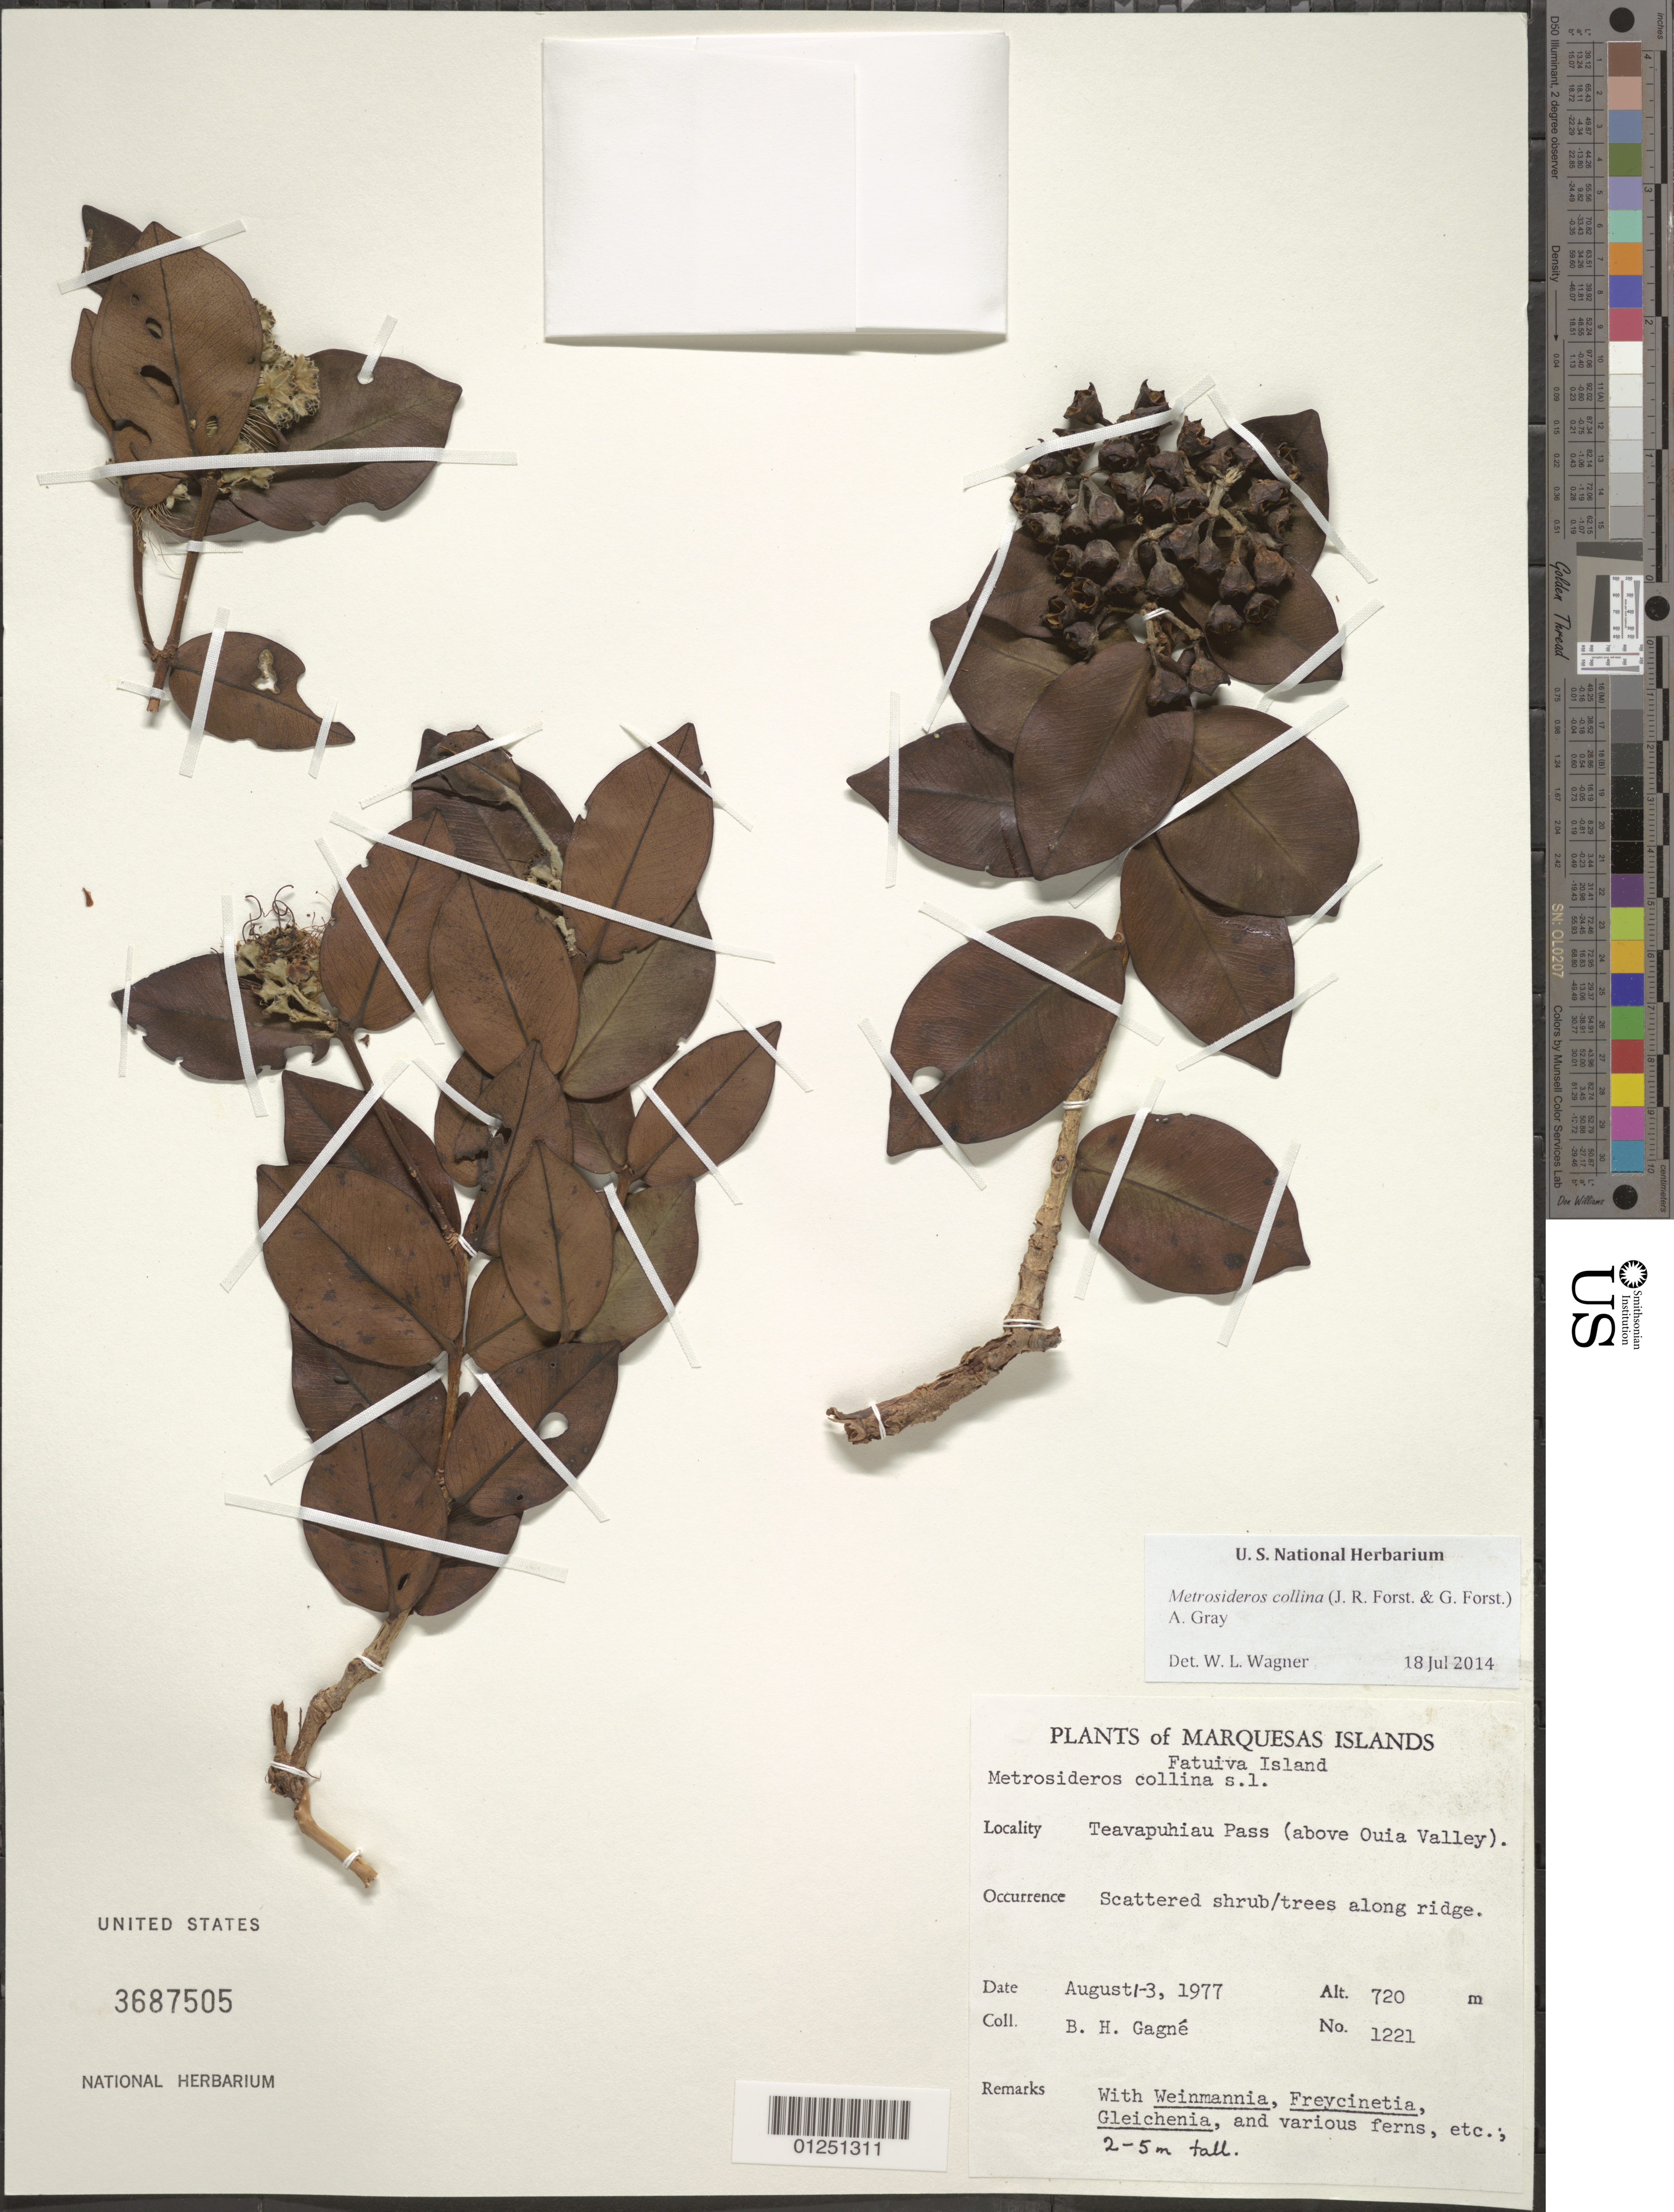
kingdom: Plantae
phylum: Tracheophyta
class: Magnoliopsida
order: Myrtales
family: Myrtaceae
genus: Metrosideros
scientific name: Metrosideros collina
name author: (J.R. Forst. & G. Forst.) A. Gray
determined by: Wagner, W. L., (BOT), Smithsonian Institution - National Museum of Natural History (UNITED STATES)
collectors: B. H. Gagné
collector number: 1221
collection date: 1977-08-01/1977-08-03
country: French Polynesia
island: Fatu Hiva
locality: Teavapuhiau Pass (above Ouia Valley)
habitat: Scattered shrub/trees along ridge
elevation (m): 720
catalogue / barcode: US 3687505